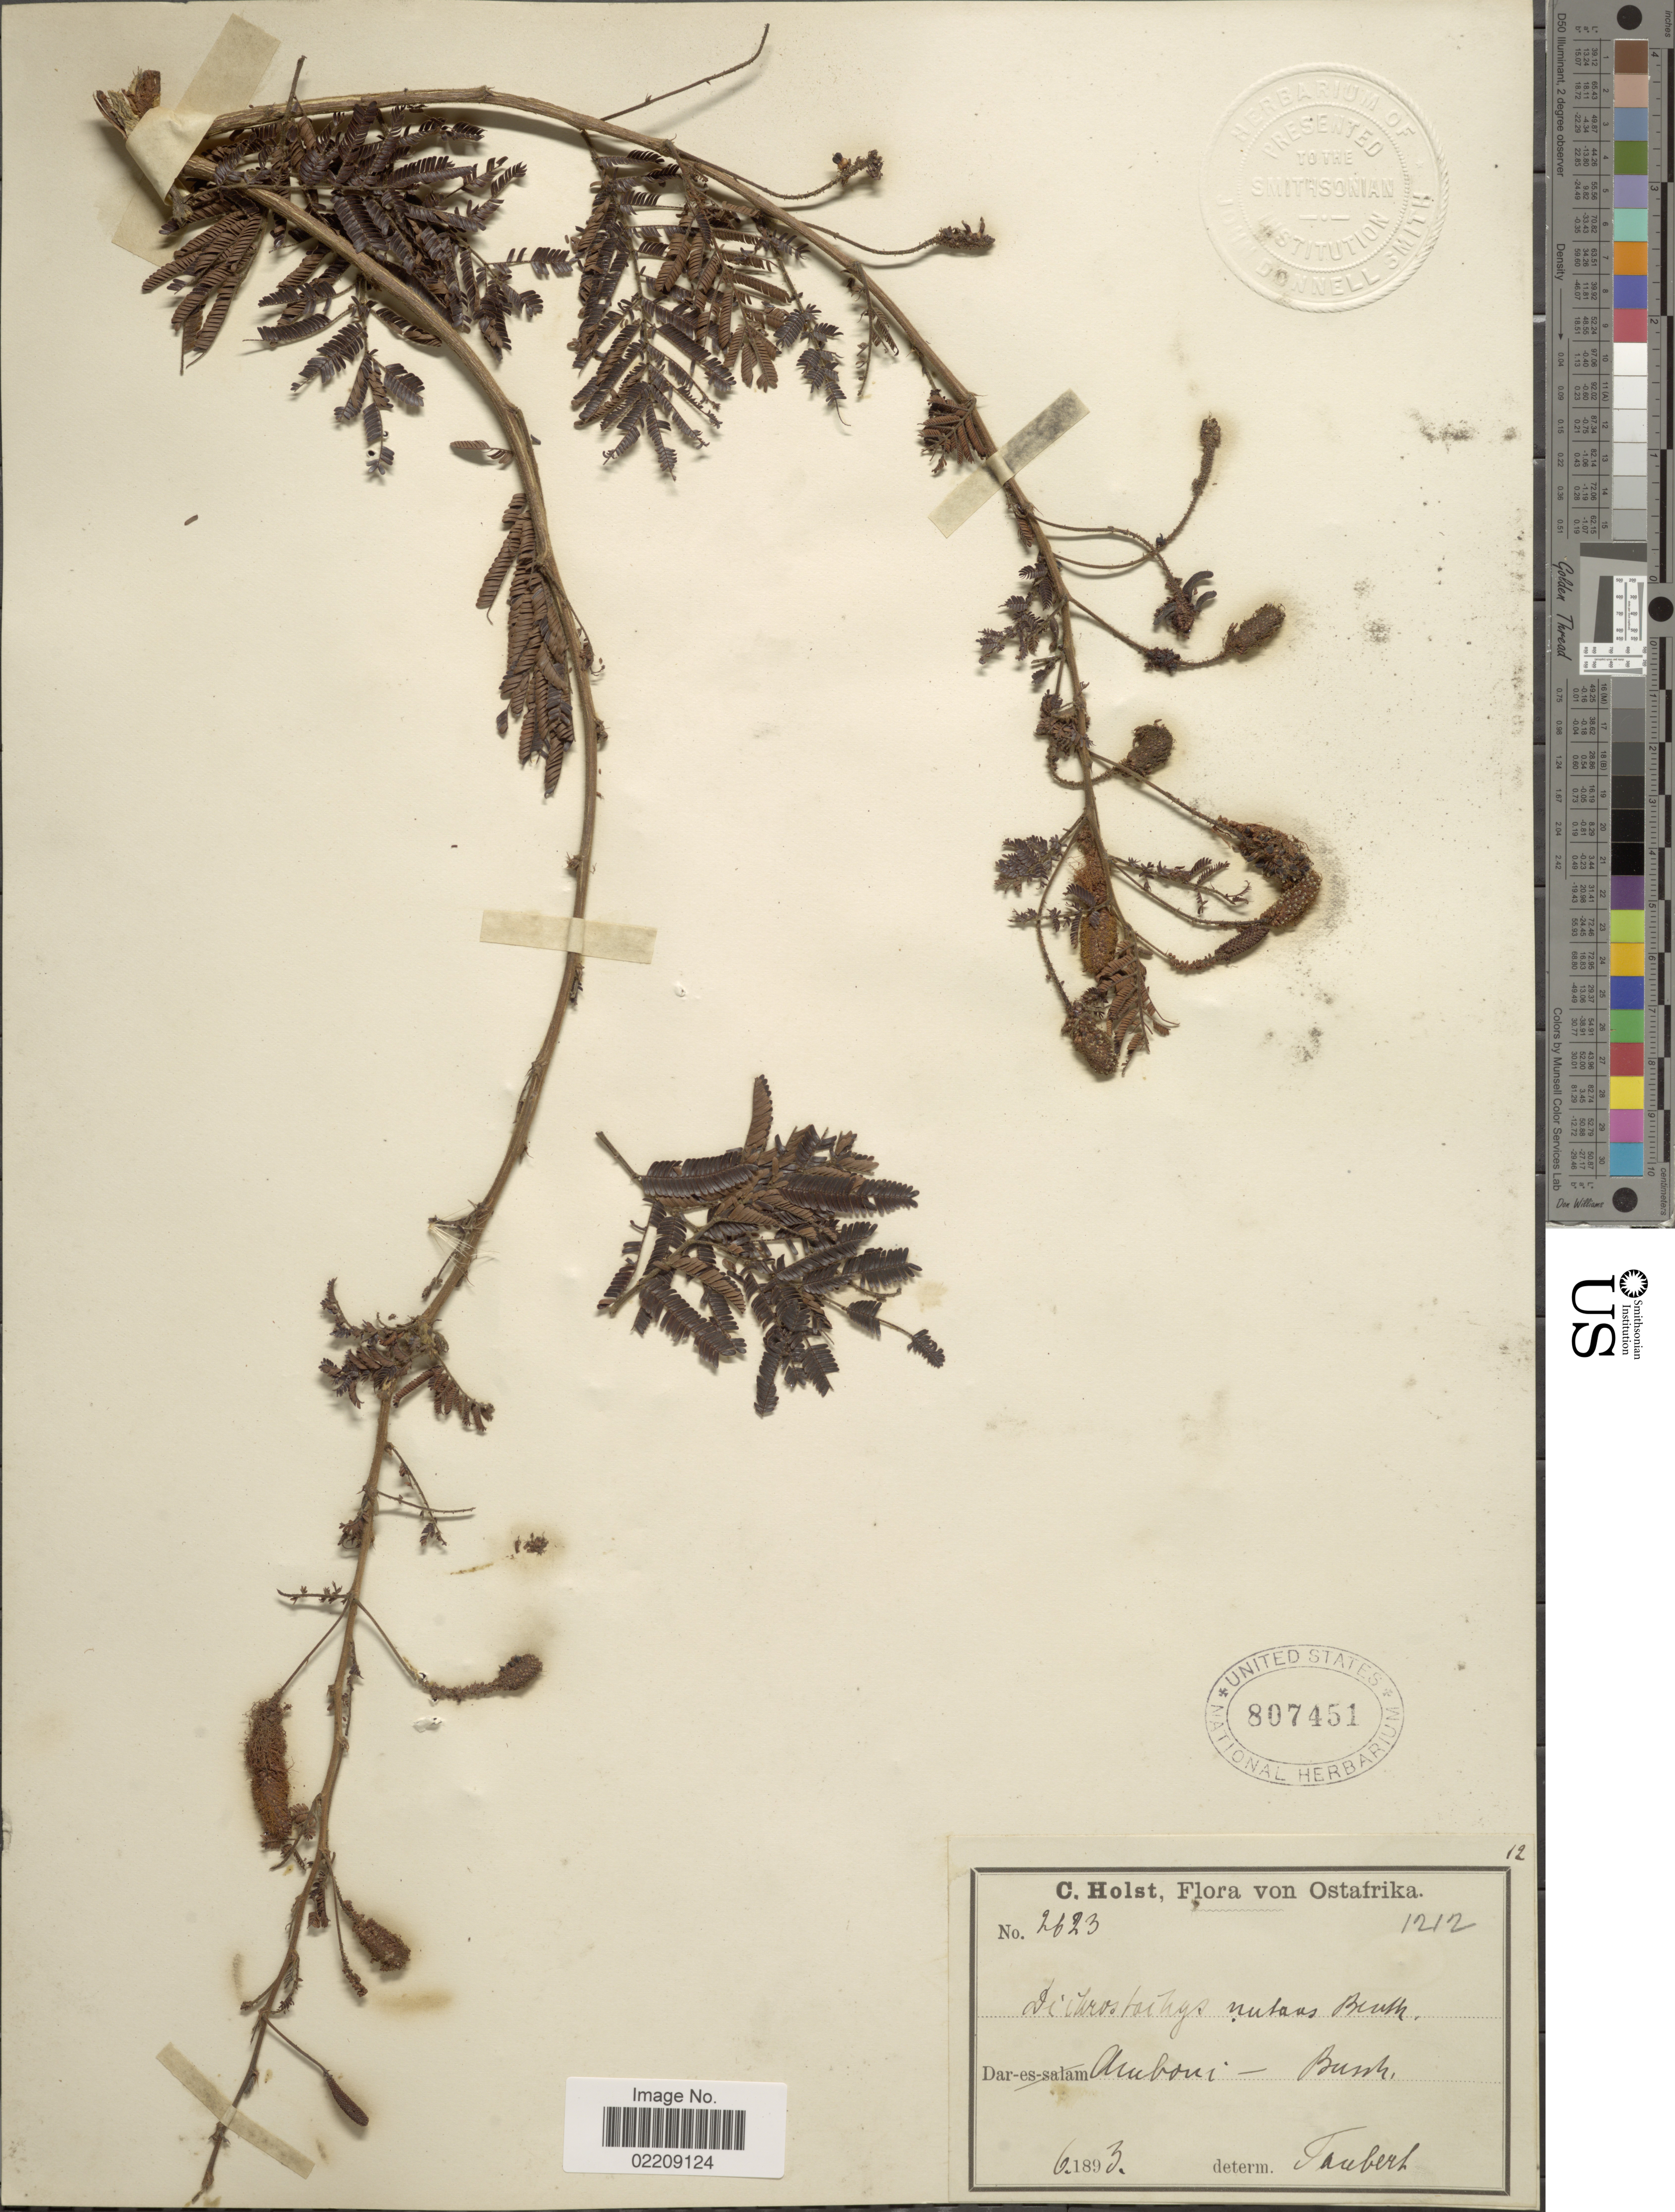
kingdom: Plantae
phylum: Tracheophyta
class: Magnoliopsida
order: Fabales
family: Fabaceae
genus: Dichrostachys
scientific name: Dichrostachys glomerata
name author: (Forssk.) Chiov.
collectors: C. H. Holst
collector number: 2623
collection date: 1893-06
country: Tanzania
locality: Ostafrika, Amboni - Busch.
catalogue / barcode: US 807451